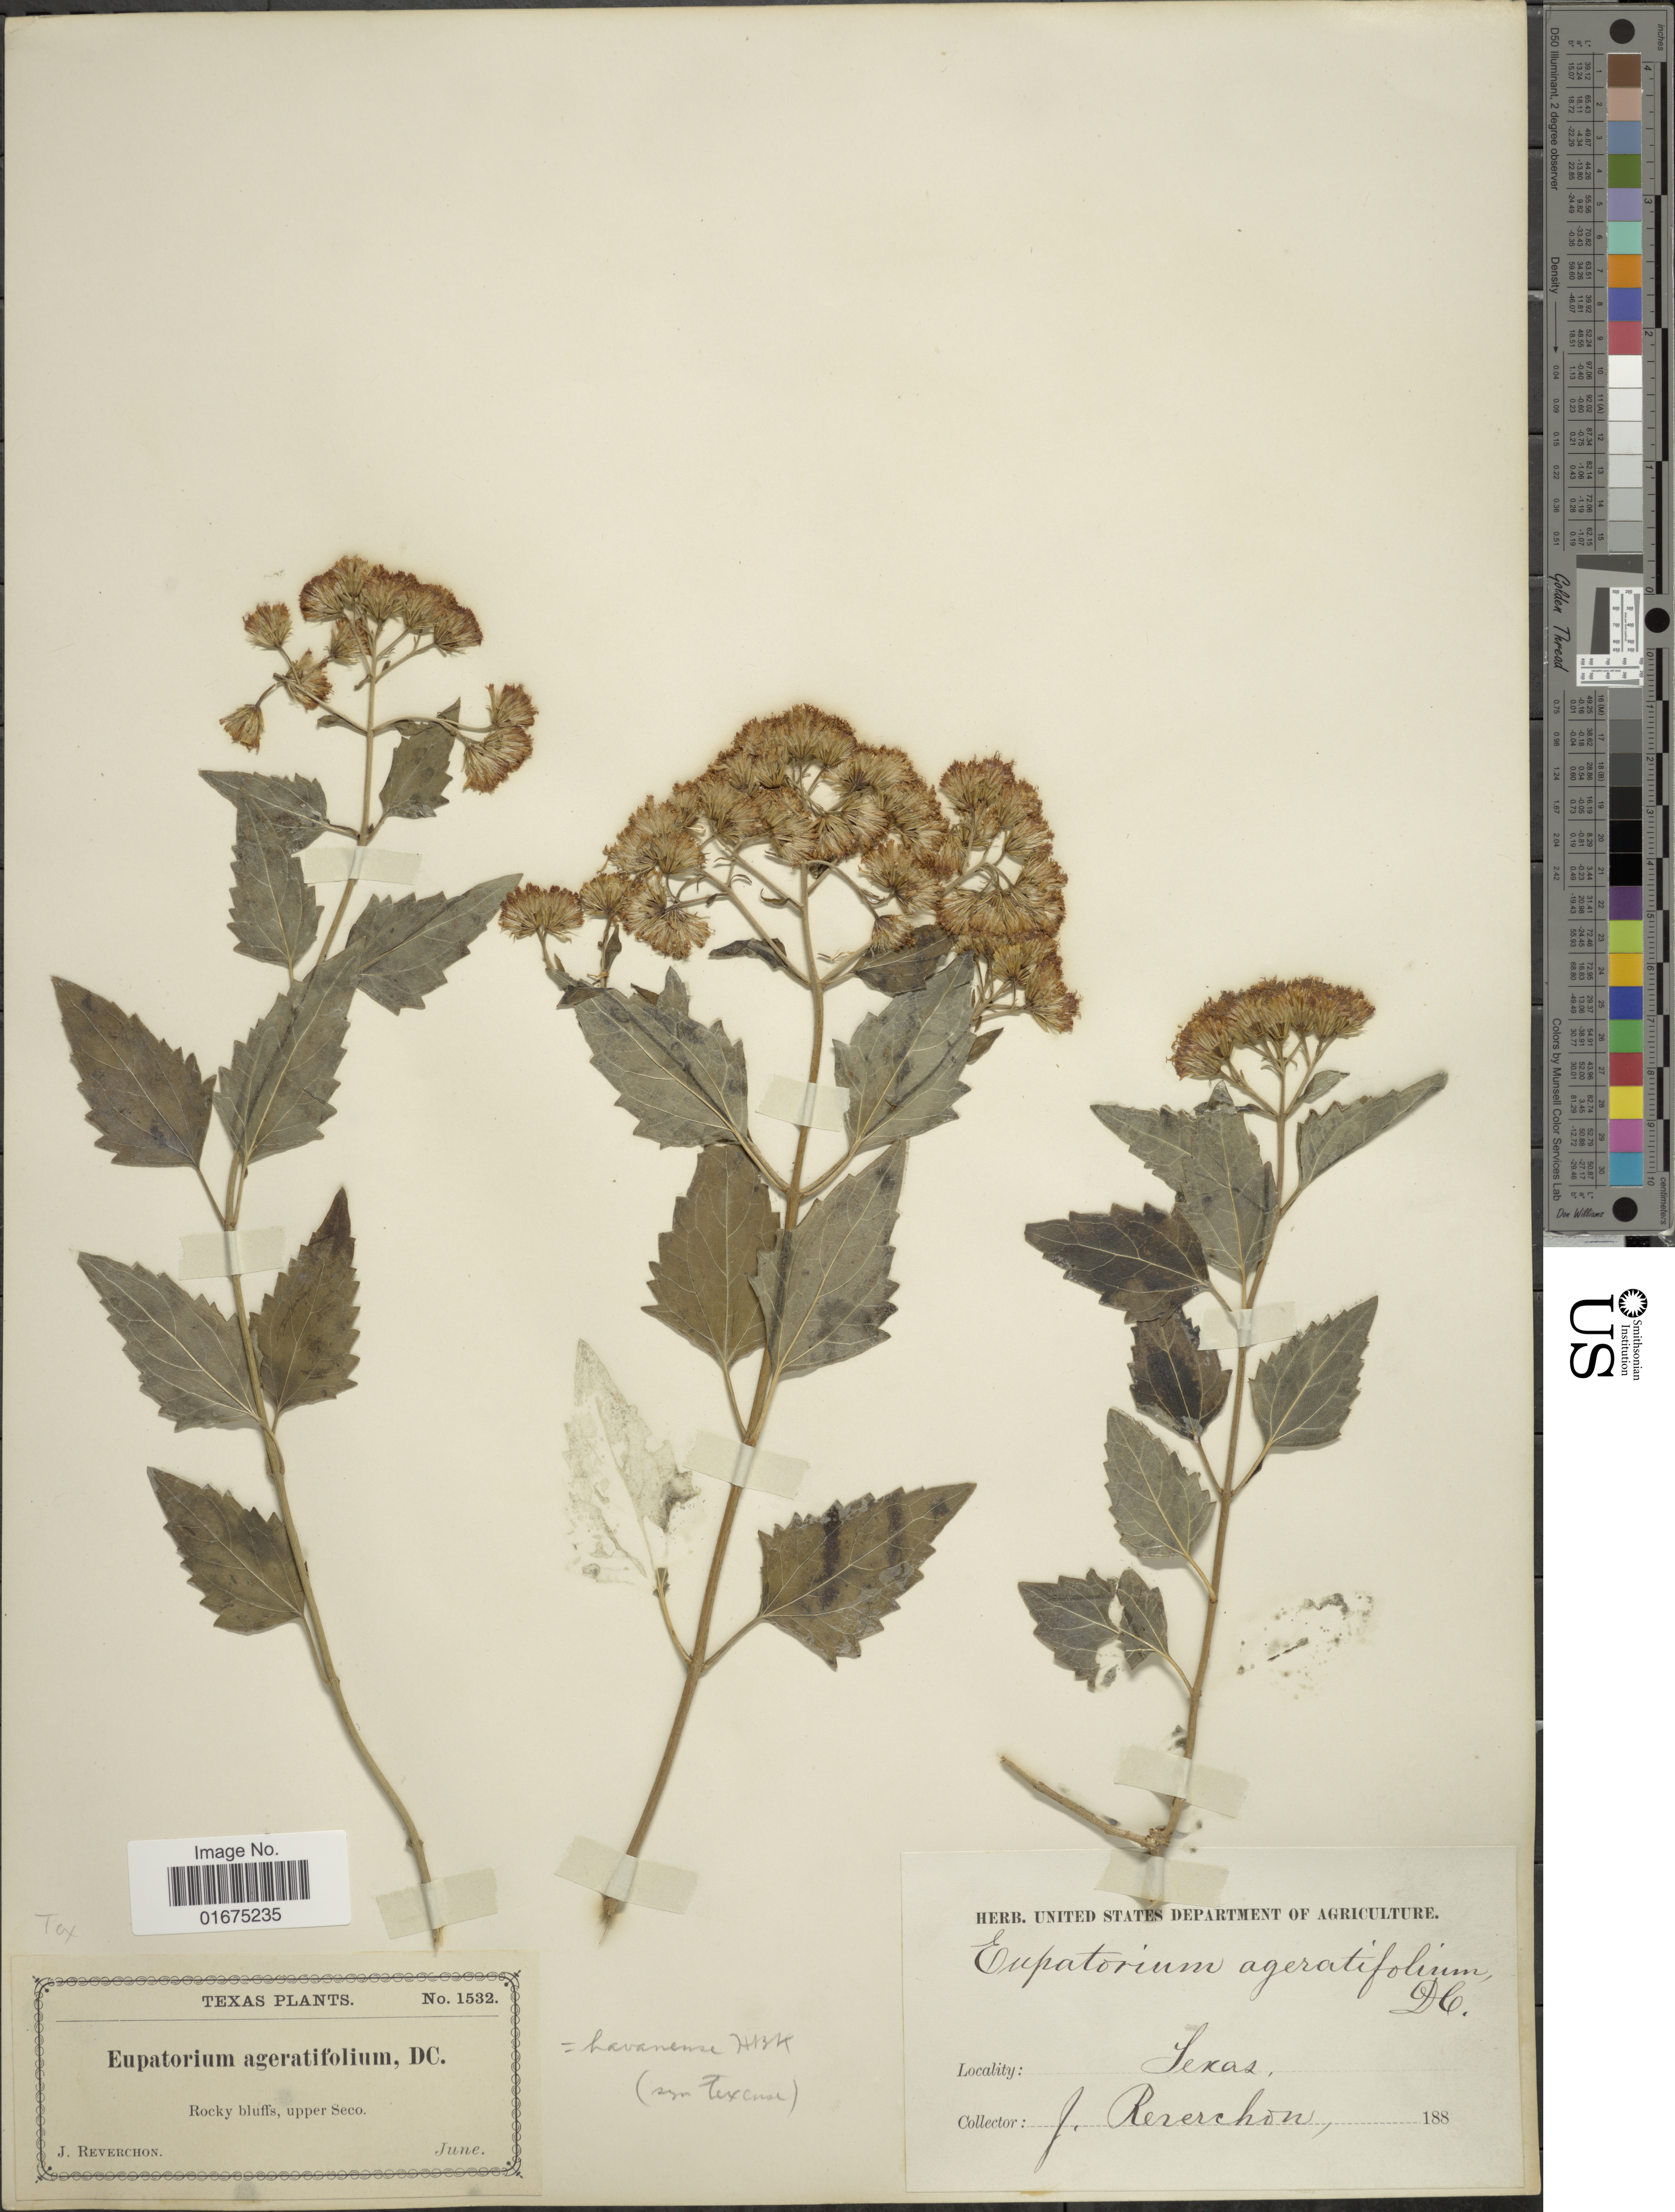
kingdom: Plantae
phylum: Tracheophyta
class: Magnoliopsida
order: Asterales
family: Asteraceae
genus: Ageratina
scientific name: Ageratina havanensis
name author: (Kunth) R.M. King & H. Rob.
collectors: J. Reverchon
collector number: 1532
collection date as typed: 188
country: United States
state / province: Texas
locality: Rocky bluffs, upper Seco